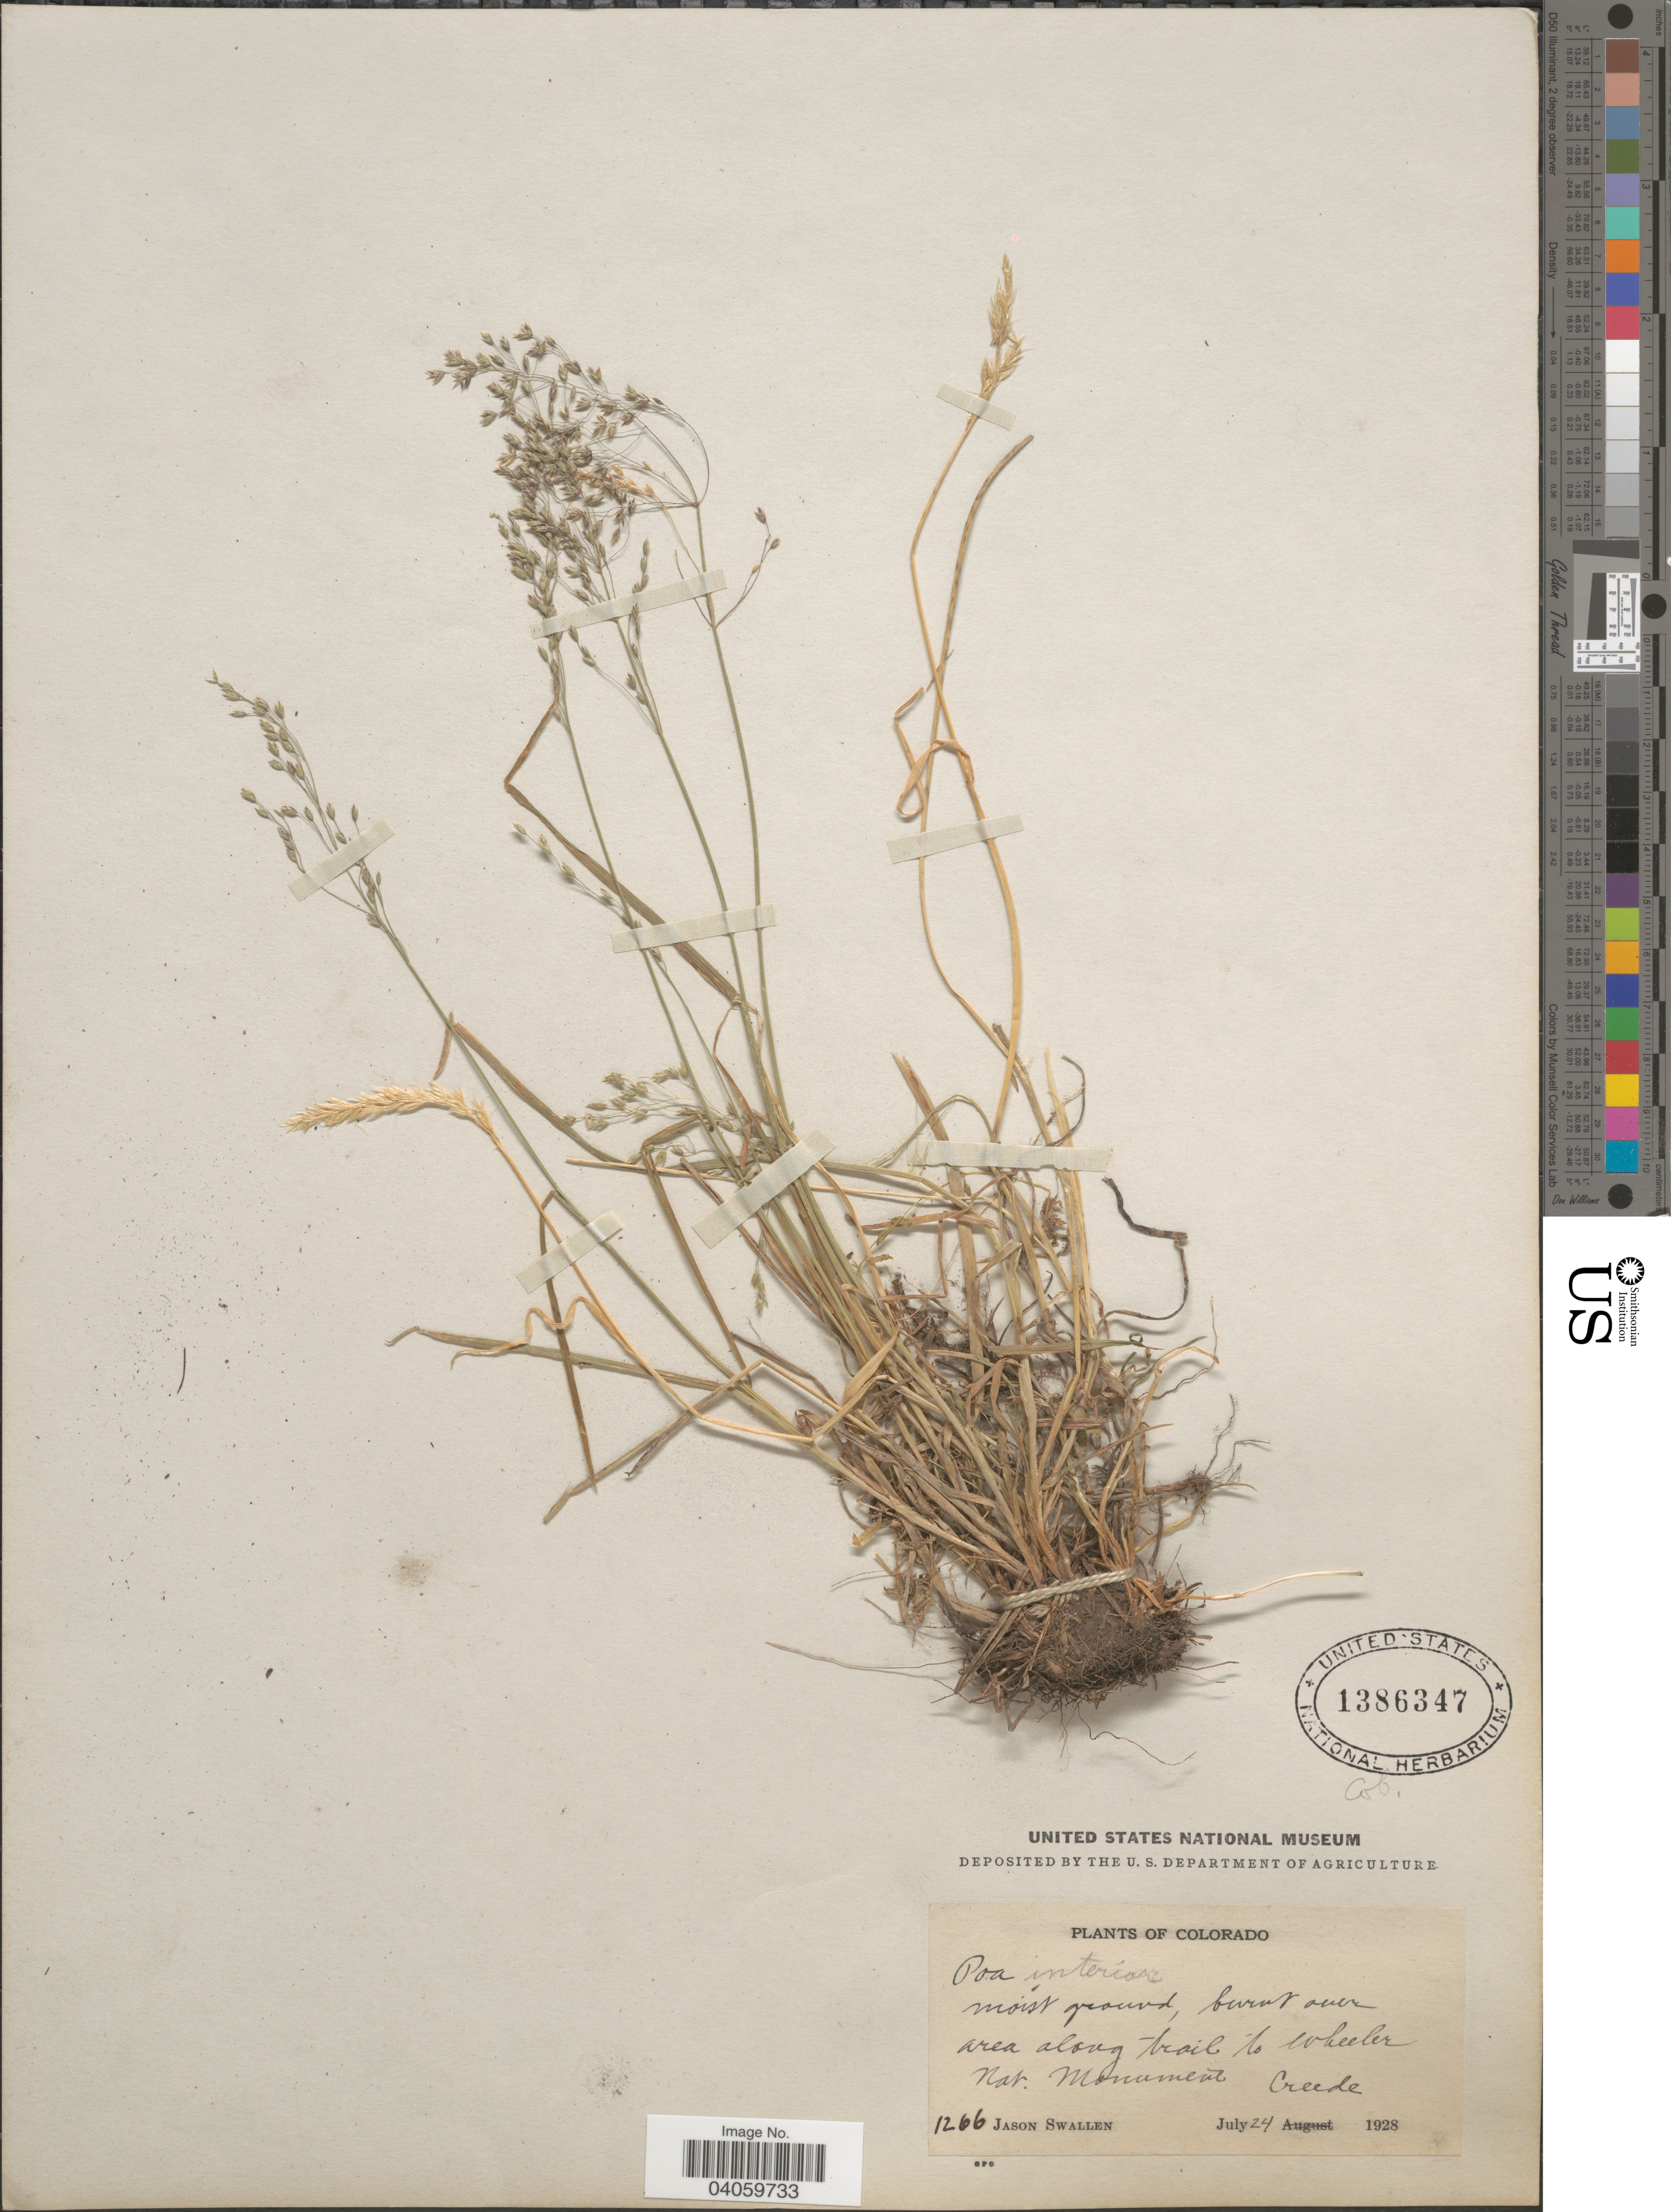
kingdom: Plantae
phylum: Tracheophyta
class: Liliopsida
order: Poales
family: Poaceae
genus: Poa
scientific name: Poa interior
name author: Rydb.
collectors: J. R. Swallen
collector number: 1266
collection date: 1928-07-24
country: United States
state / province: Colorado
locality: Moist ground, burnt over area along trail to Wheeler Nat. Monument. Creede.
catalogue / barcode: US 1386347